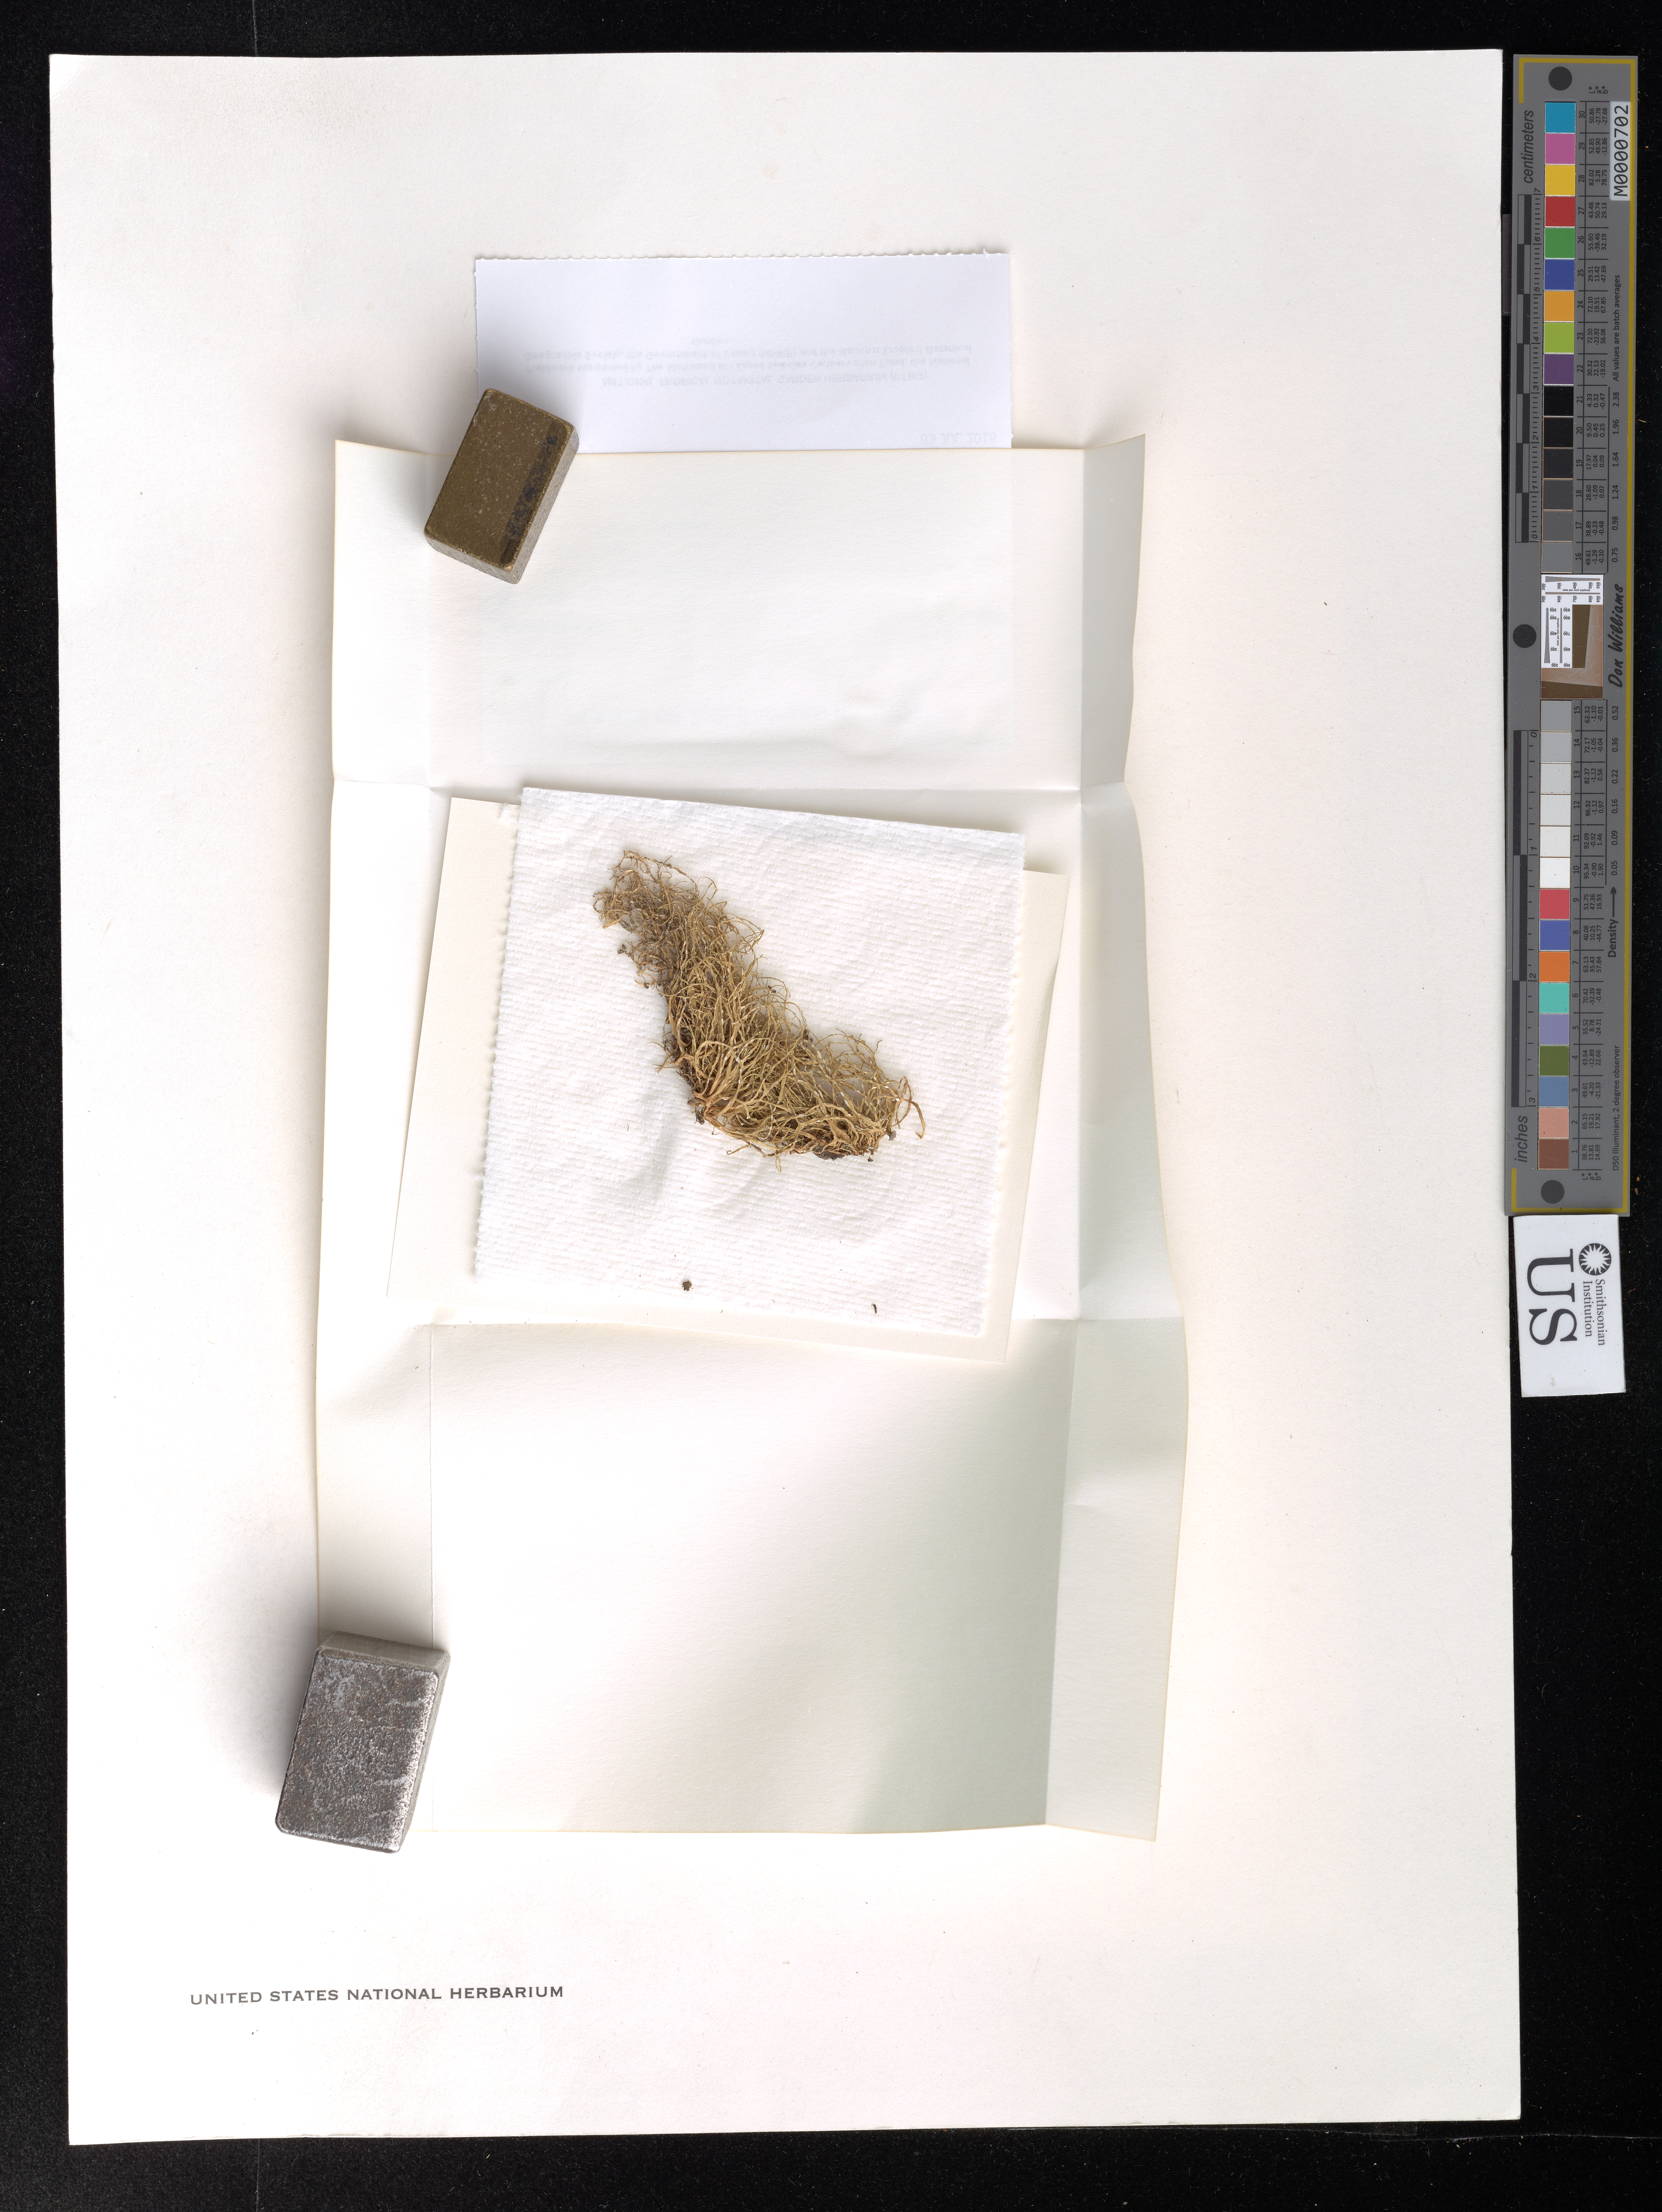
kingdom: Fungi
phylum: Ascomycota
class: Lecanoromycetes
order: Lecanorales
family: Ramalinaceae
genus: Ramalina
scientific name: Ramalina sp.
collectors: T. W. Flynn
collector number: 8672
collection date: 2016-07-03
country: Samoa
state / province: Tuamasaga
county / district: Upolu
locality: Vailima Botanic Garden, along walk from parking area entrance to offices.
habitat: Cultivated landscape.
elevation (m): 189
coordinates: -13.864933, -171.764619